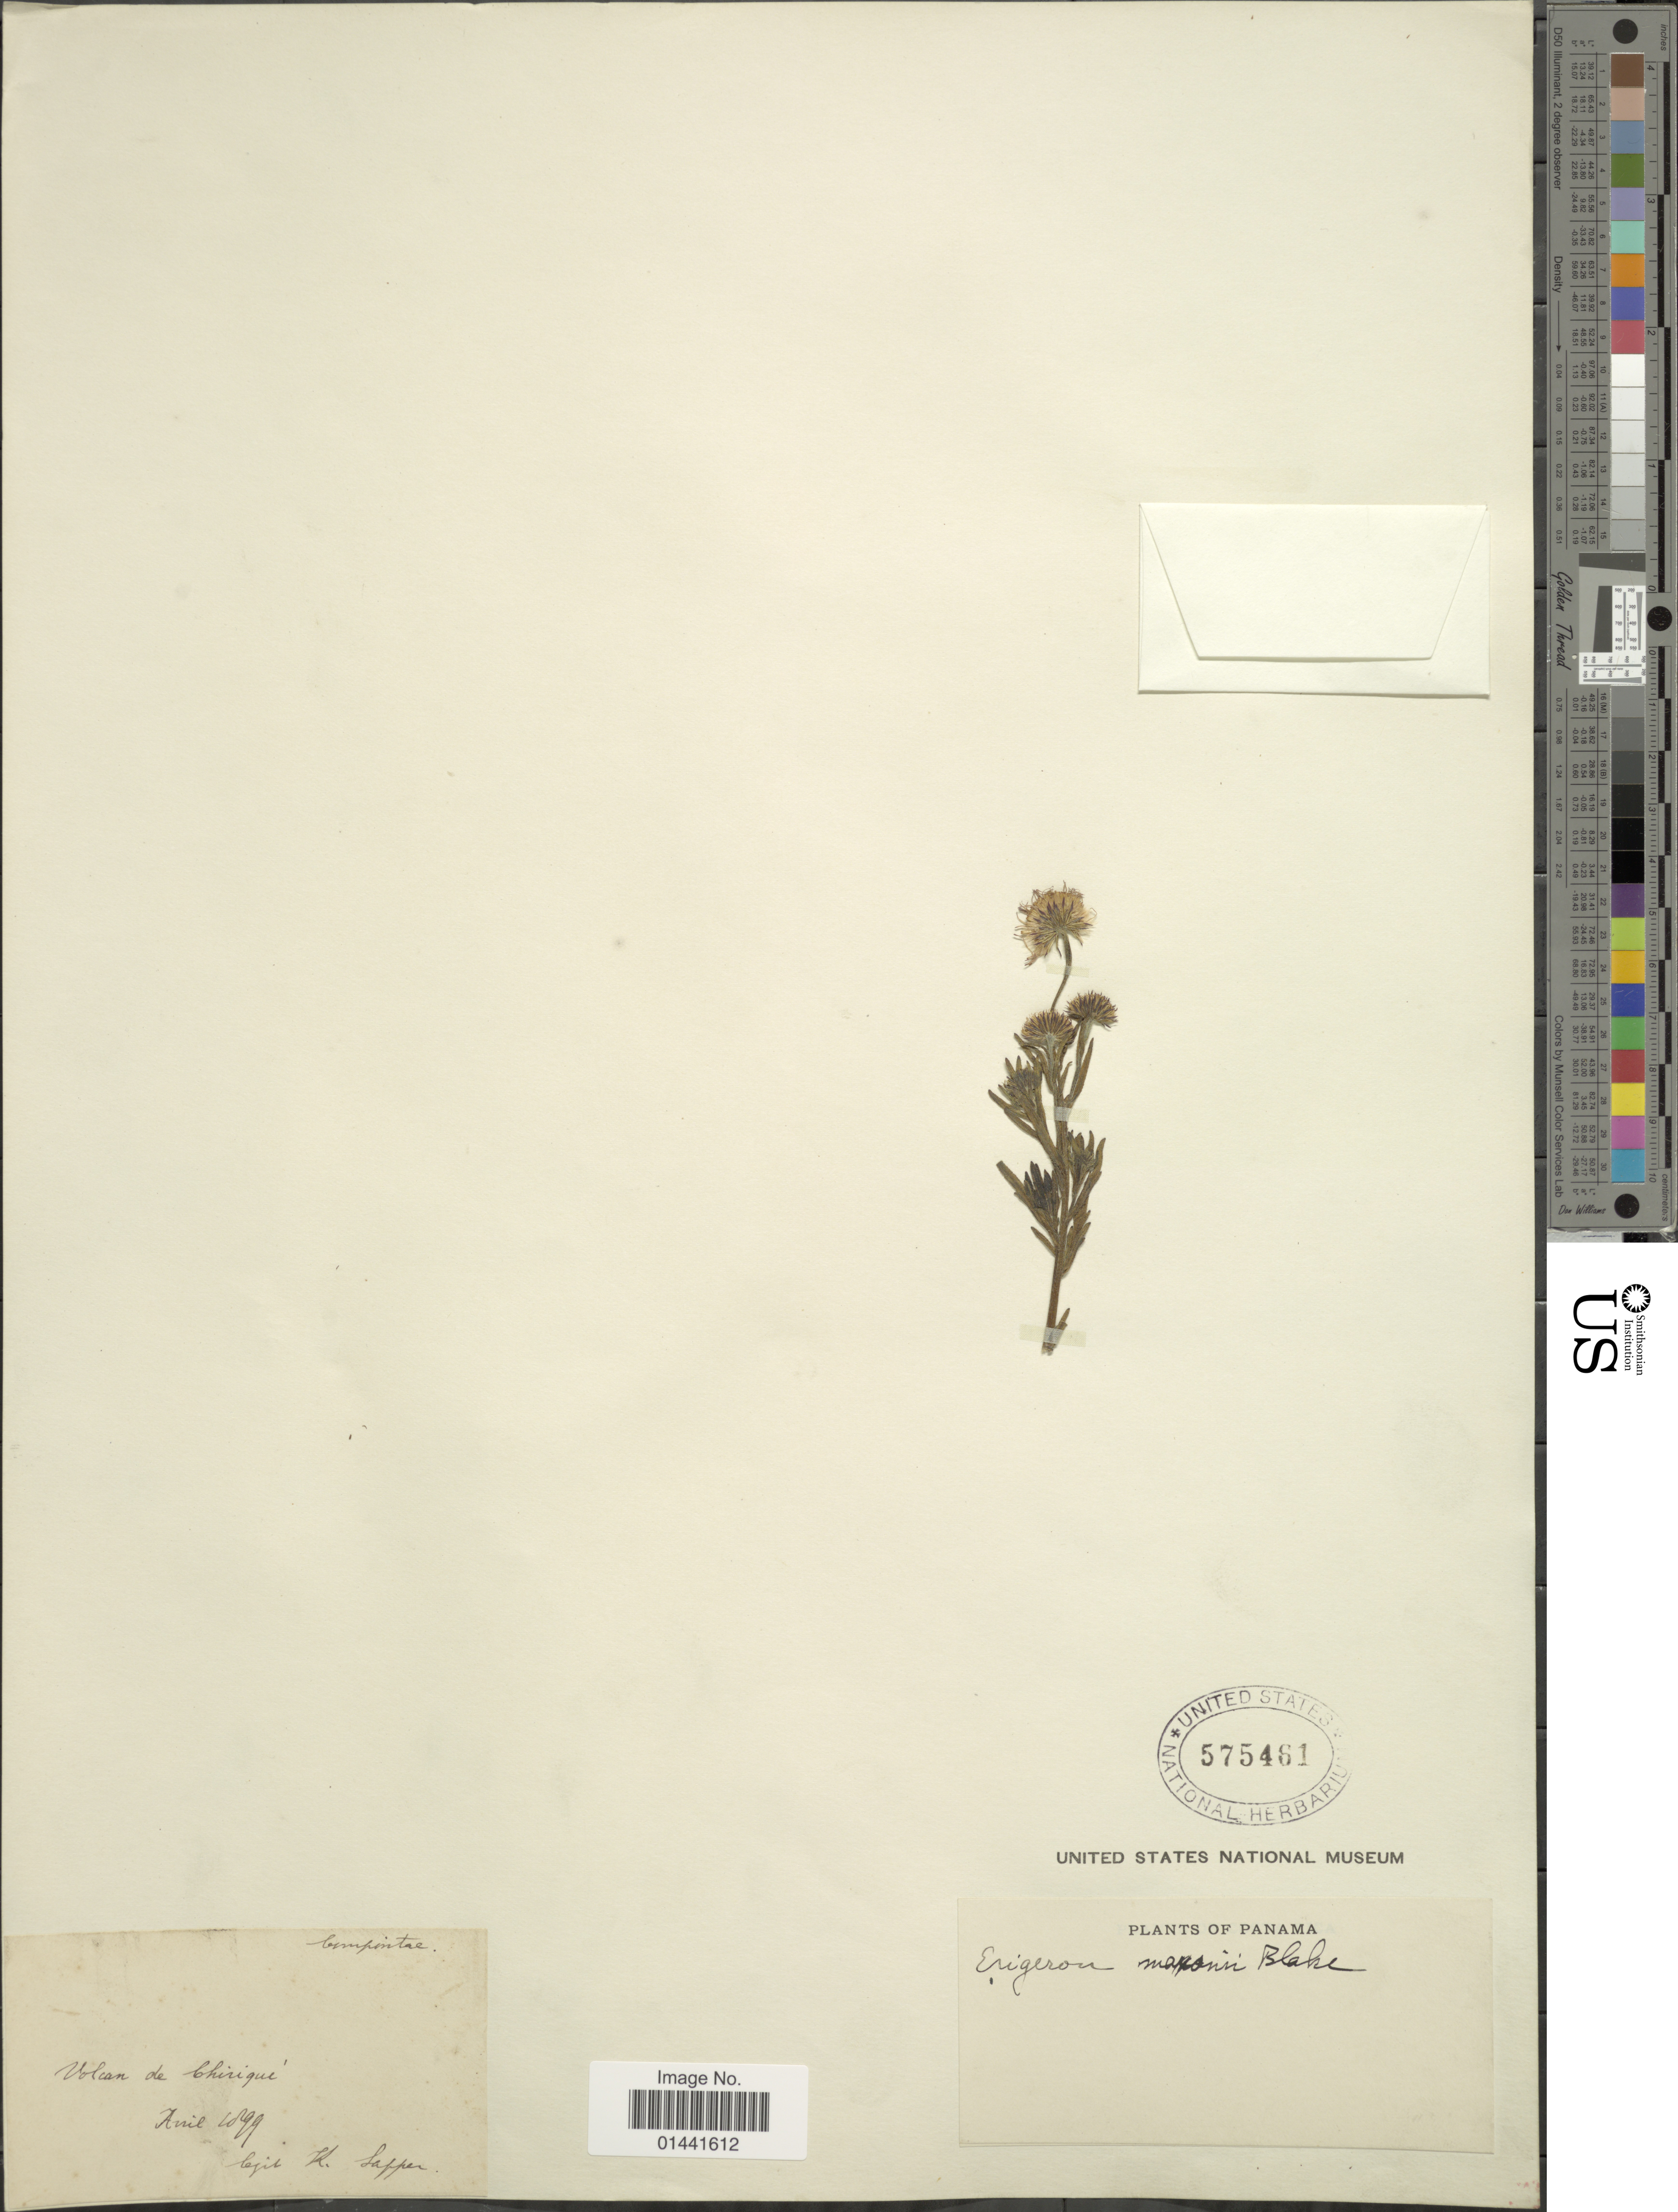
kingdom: Plantae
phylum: Tracheophyta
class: Magnoliopsida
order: Asterales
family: Asteraceae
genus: Erigeron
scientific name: Erigeron maxonii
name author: S.F. Blake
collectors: C. Sapper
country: Panama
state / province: Chiriqui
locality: Volcan de Chiriquí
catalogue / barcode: US 575461